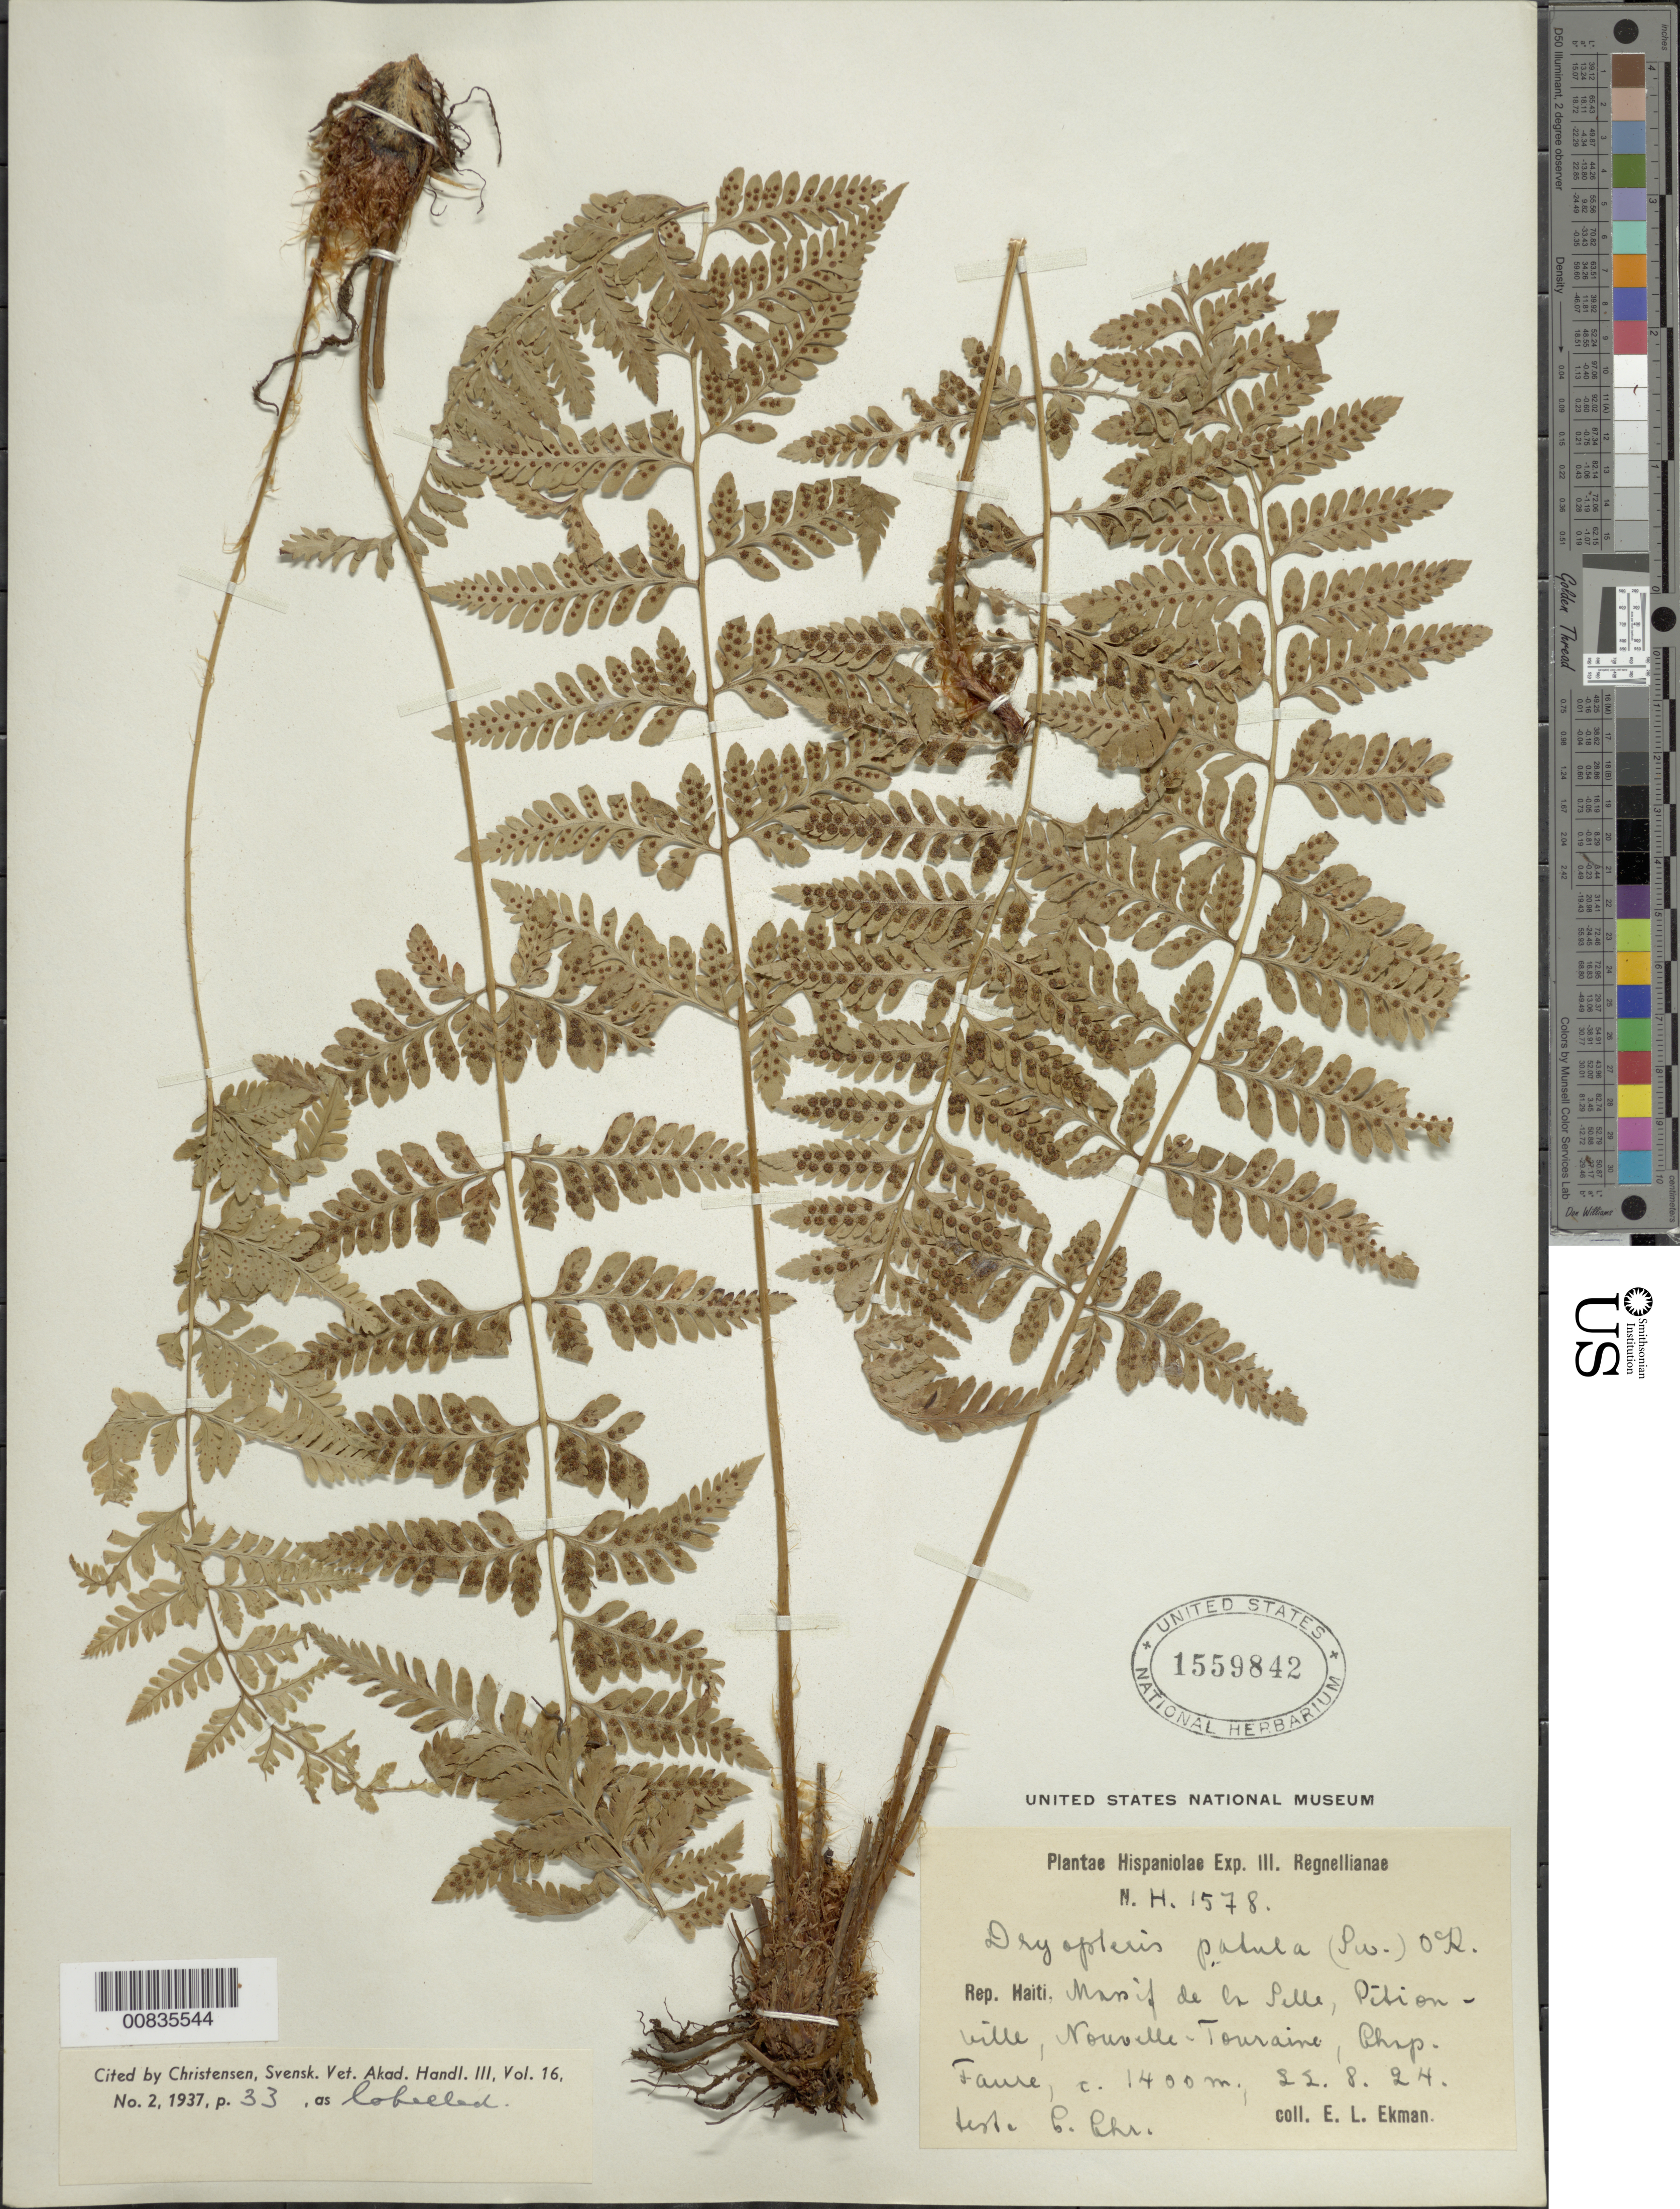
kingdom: Plantae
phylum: Tracheophyta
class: Polypodiopsida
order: Polypodiales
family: Dryopteridaceae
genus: Dryopteris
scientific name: Dryopteris patula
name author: (Sw.) Underw.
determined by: Christensen, C. F. A.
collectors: G. R. Proctor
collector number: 1578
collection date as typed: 22 Aug 1924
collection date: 1924-08-22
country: Haiti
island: Hispaniola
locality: Massif de la Selle, Pétionville, Nouvelle-Touraine, Chap-Faure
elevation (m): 1400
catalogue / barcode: US 1559842